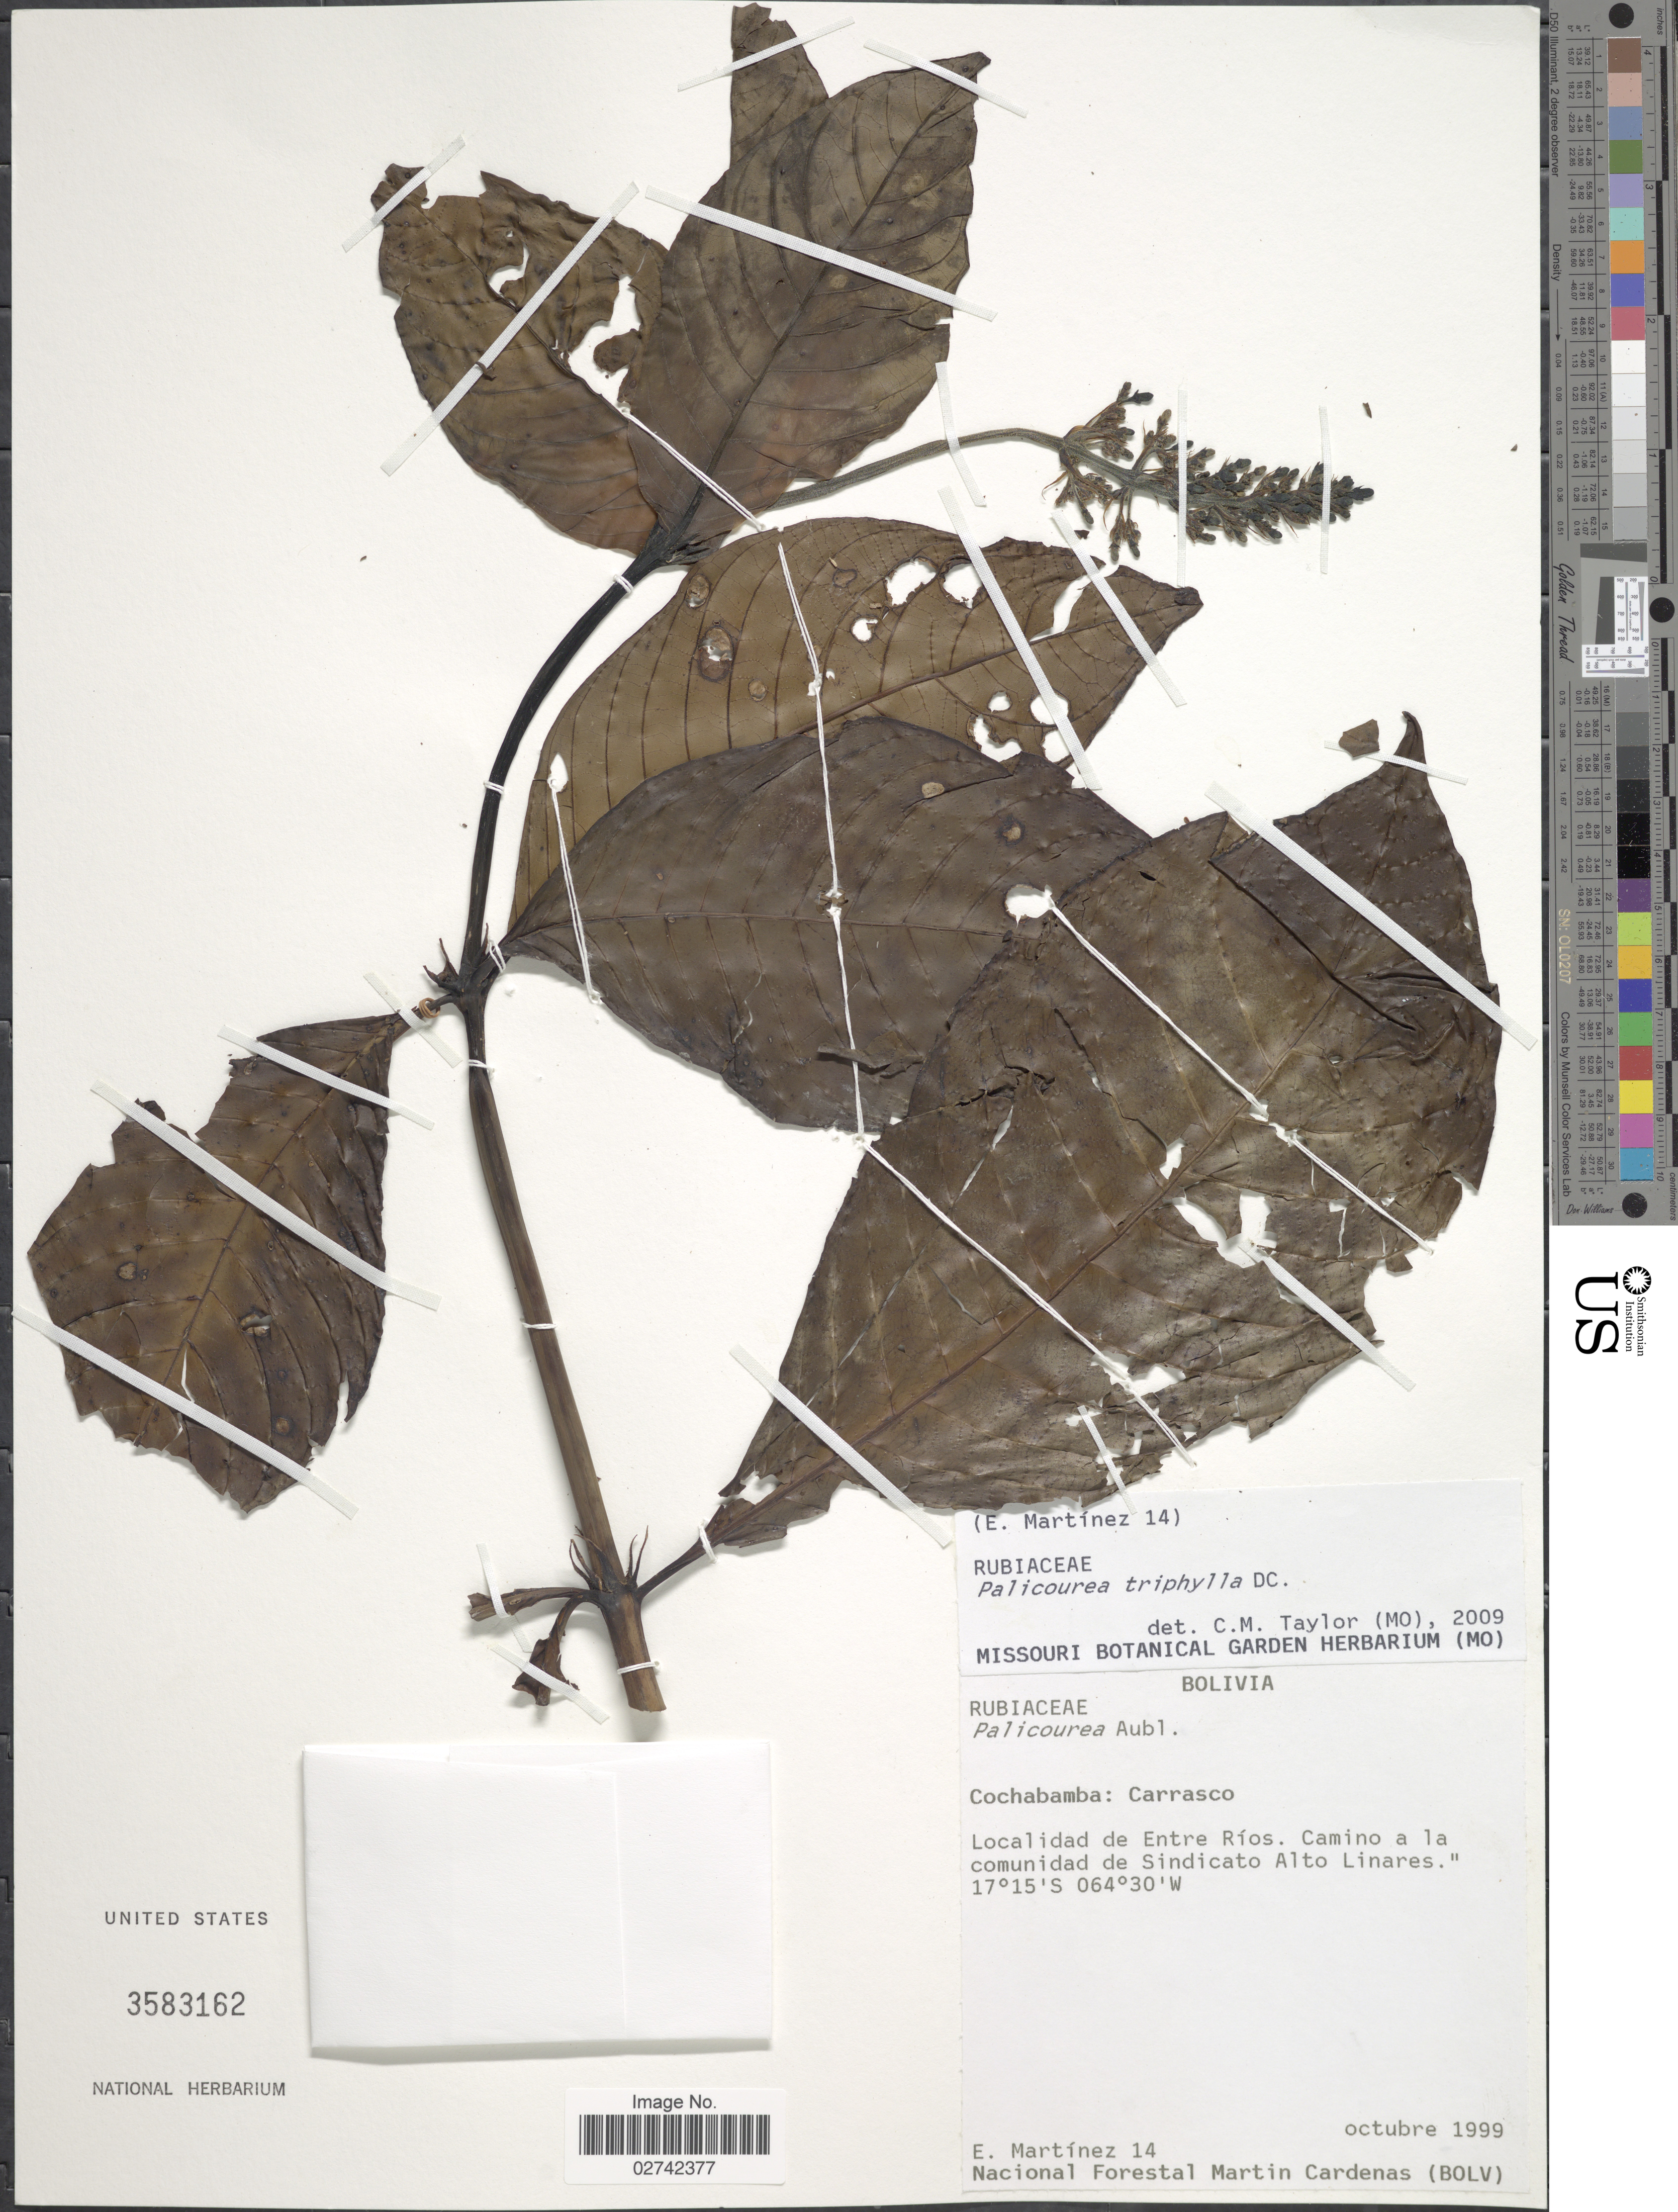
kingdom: Plantae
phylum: Tracheophyta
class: Magnoliopsida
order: Gentianales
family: Rubiaceae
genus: Palicourea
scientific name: Palicourea triphylla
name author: DC.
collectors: E. Martínez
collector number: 14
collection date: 1999-10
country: Bolivia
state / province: Cochabamba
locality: Carrasco, Localidad de Entre Rios, Camino a la comunidad de Sindicato Alto Linares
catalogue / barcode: US 3583162